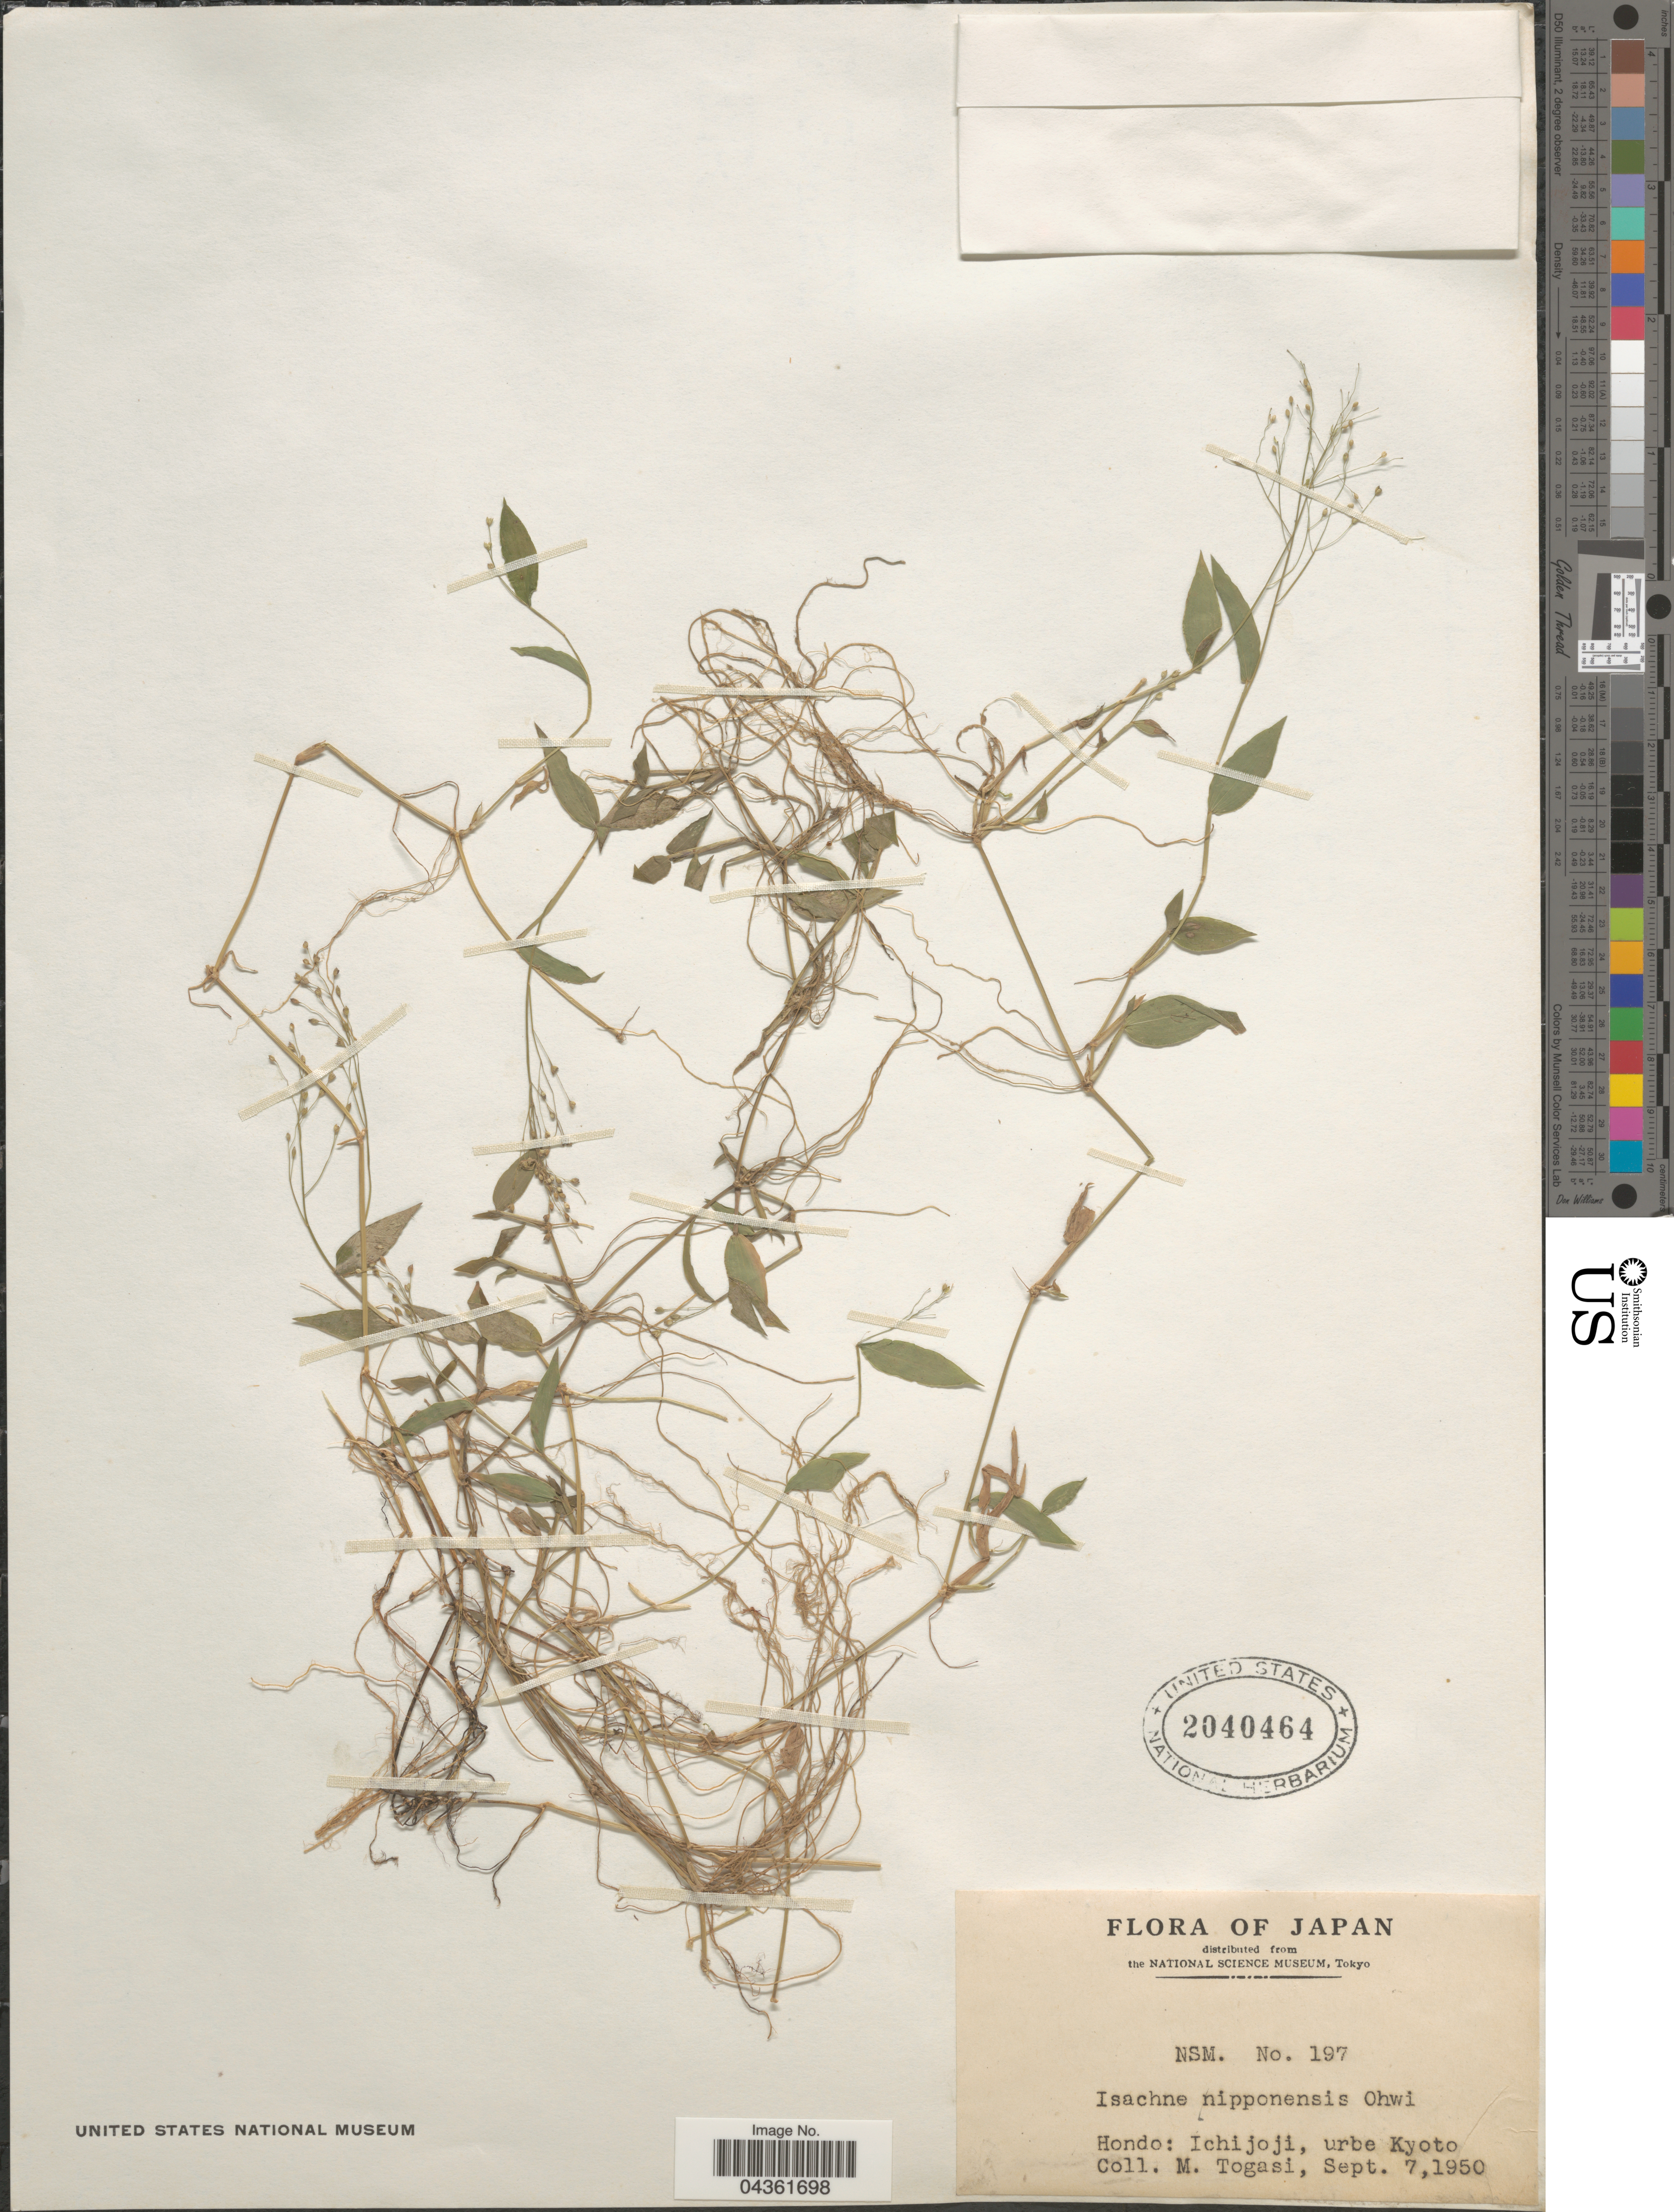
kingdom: Plantae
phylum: Tracheophyta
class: Liliopsida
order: Poales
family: Poaceae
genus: Isachne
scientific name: Isachne nipponensis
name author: Ohwi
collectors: M. Togasi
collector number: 197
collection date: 1950-09-07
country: Japan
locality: Hondo: Ichijoji, urbe Kyoto.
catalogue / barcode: US 2040464